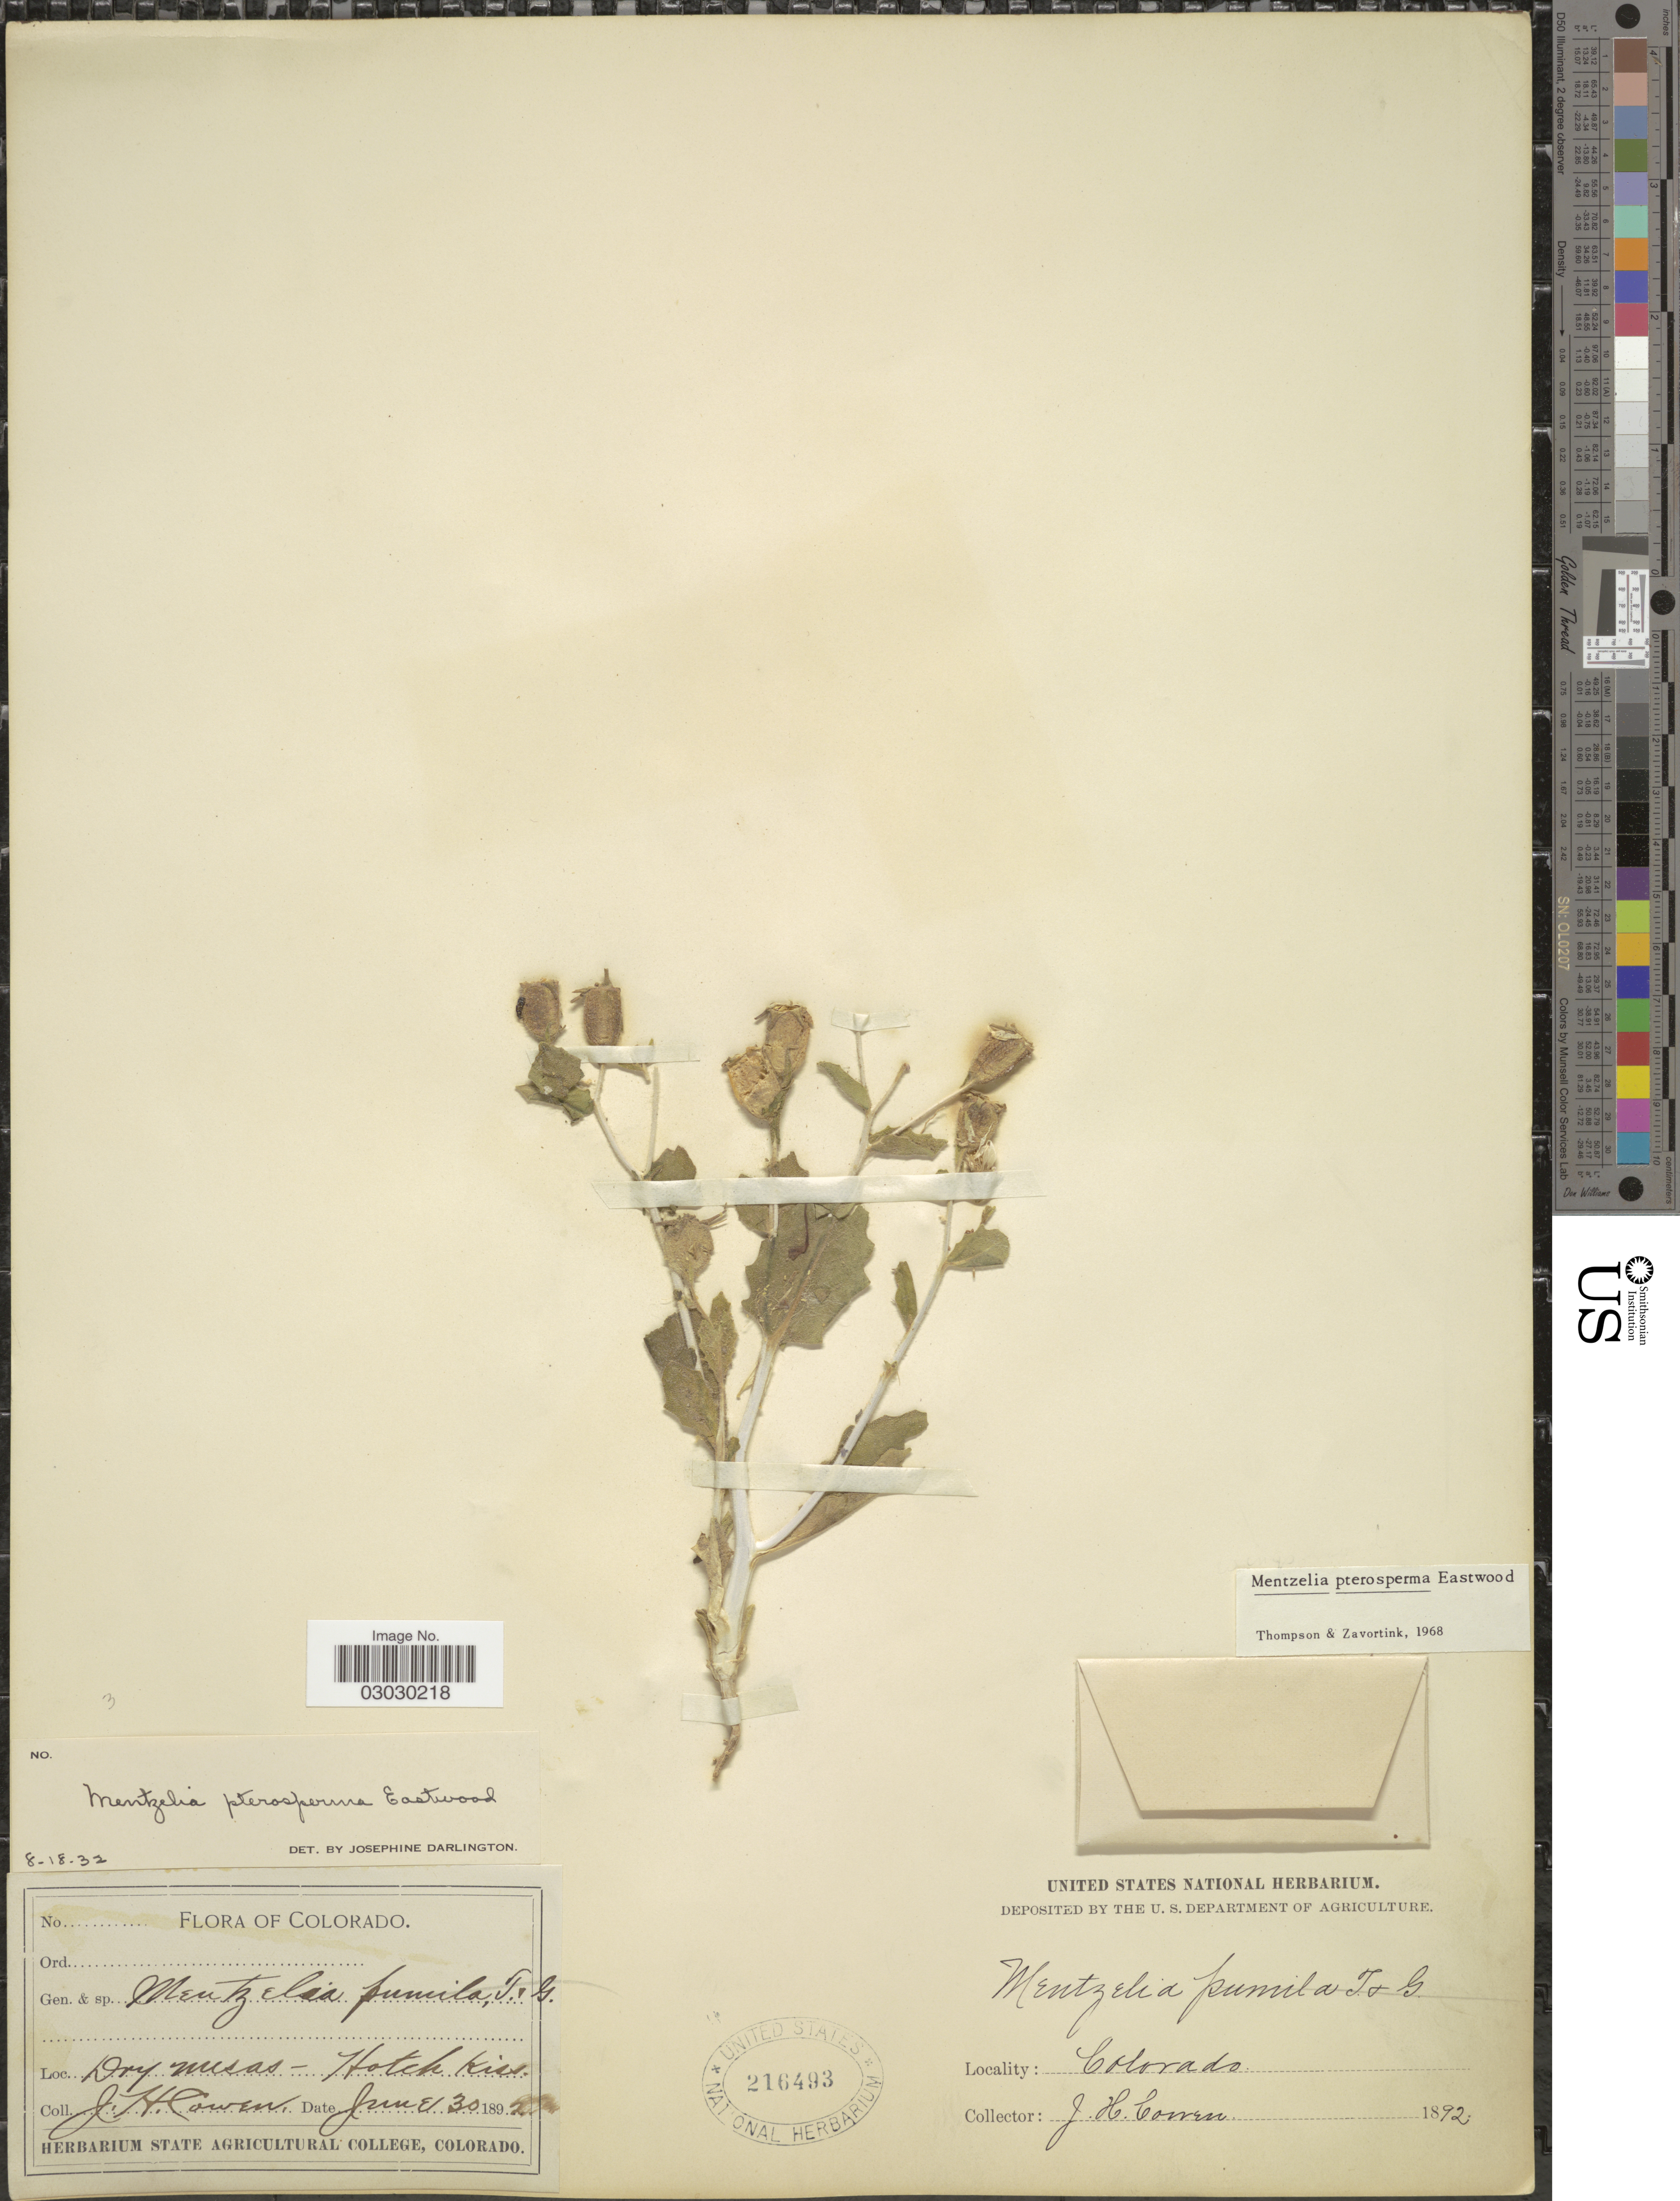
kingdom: Plantae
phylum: Tracheophyta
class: Magnoliopsida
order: Cornales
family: Loasaceae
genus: Mentzelia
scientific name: Mentzelia pterosperma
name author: Eastw.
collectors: J. H. Cowen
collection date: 1892-06-30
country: United States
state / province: Colorado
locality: Hotch Kiss.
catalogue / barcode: US 216493